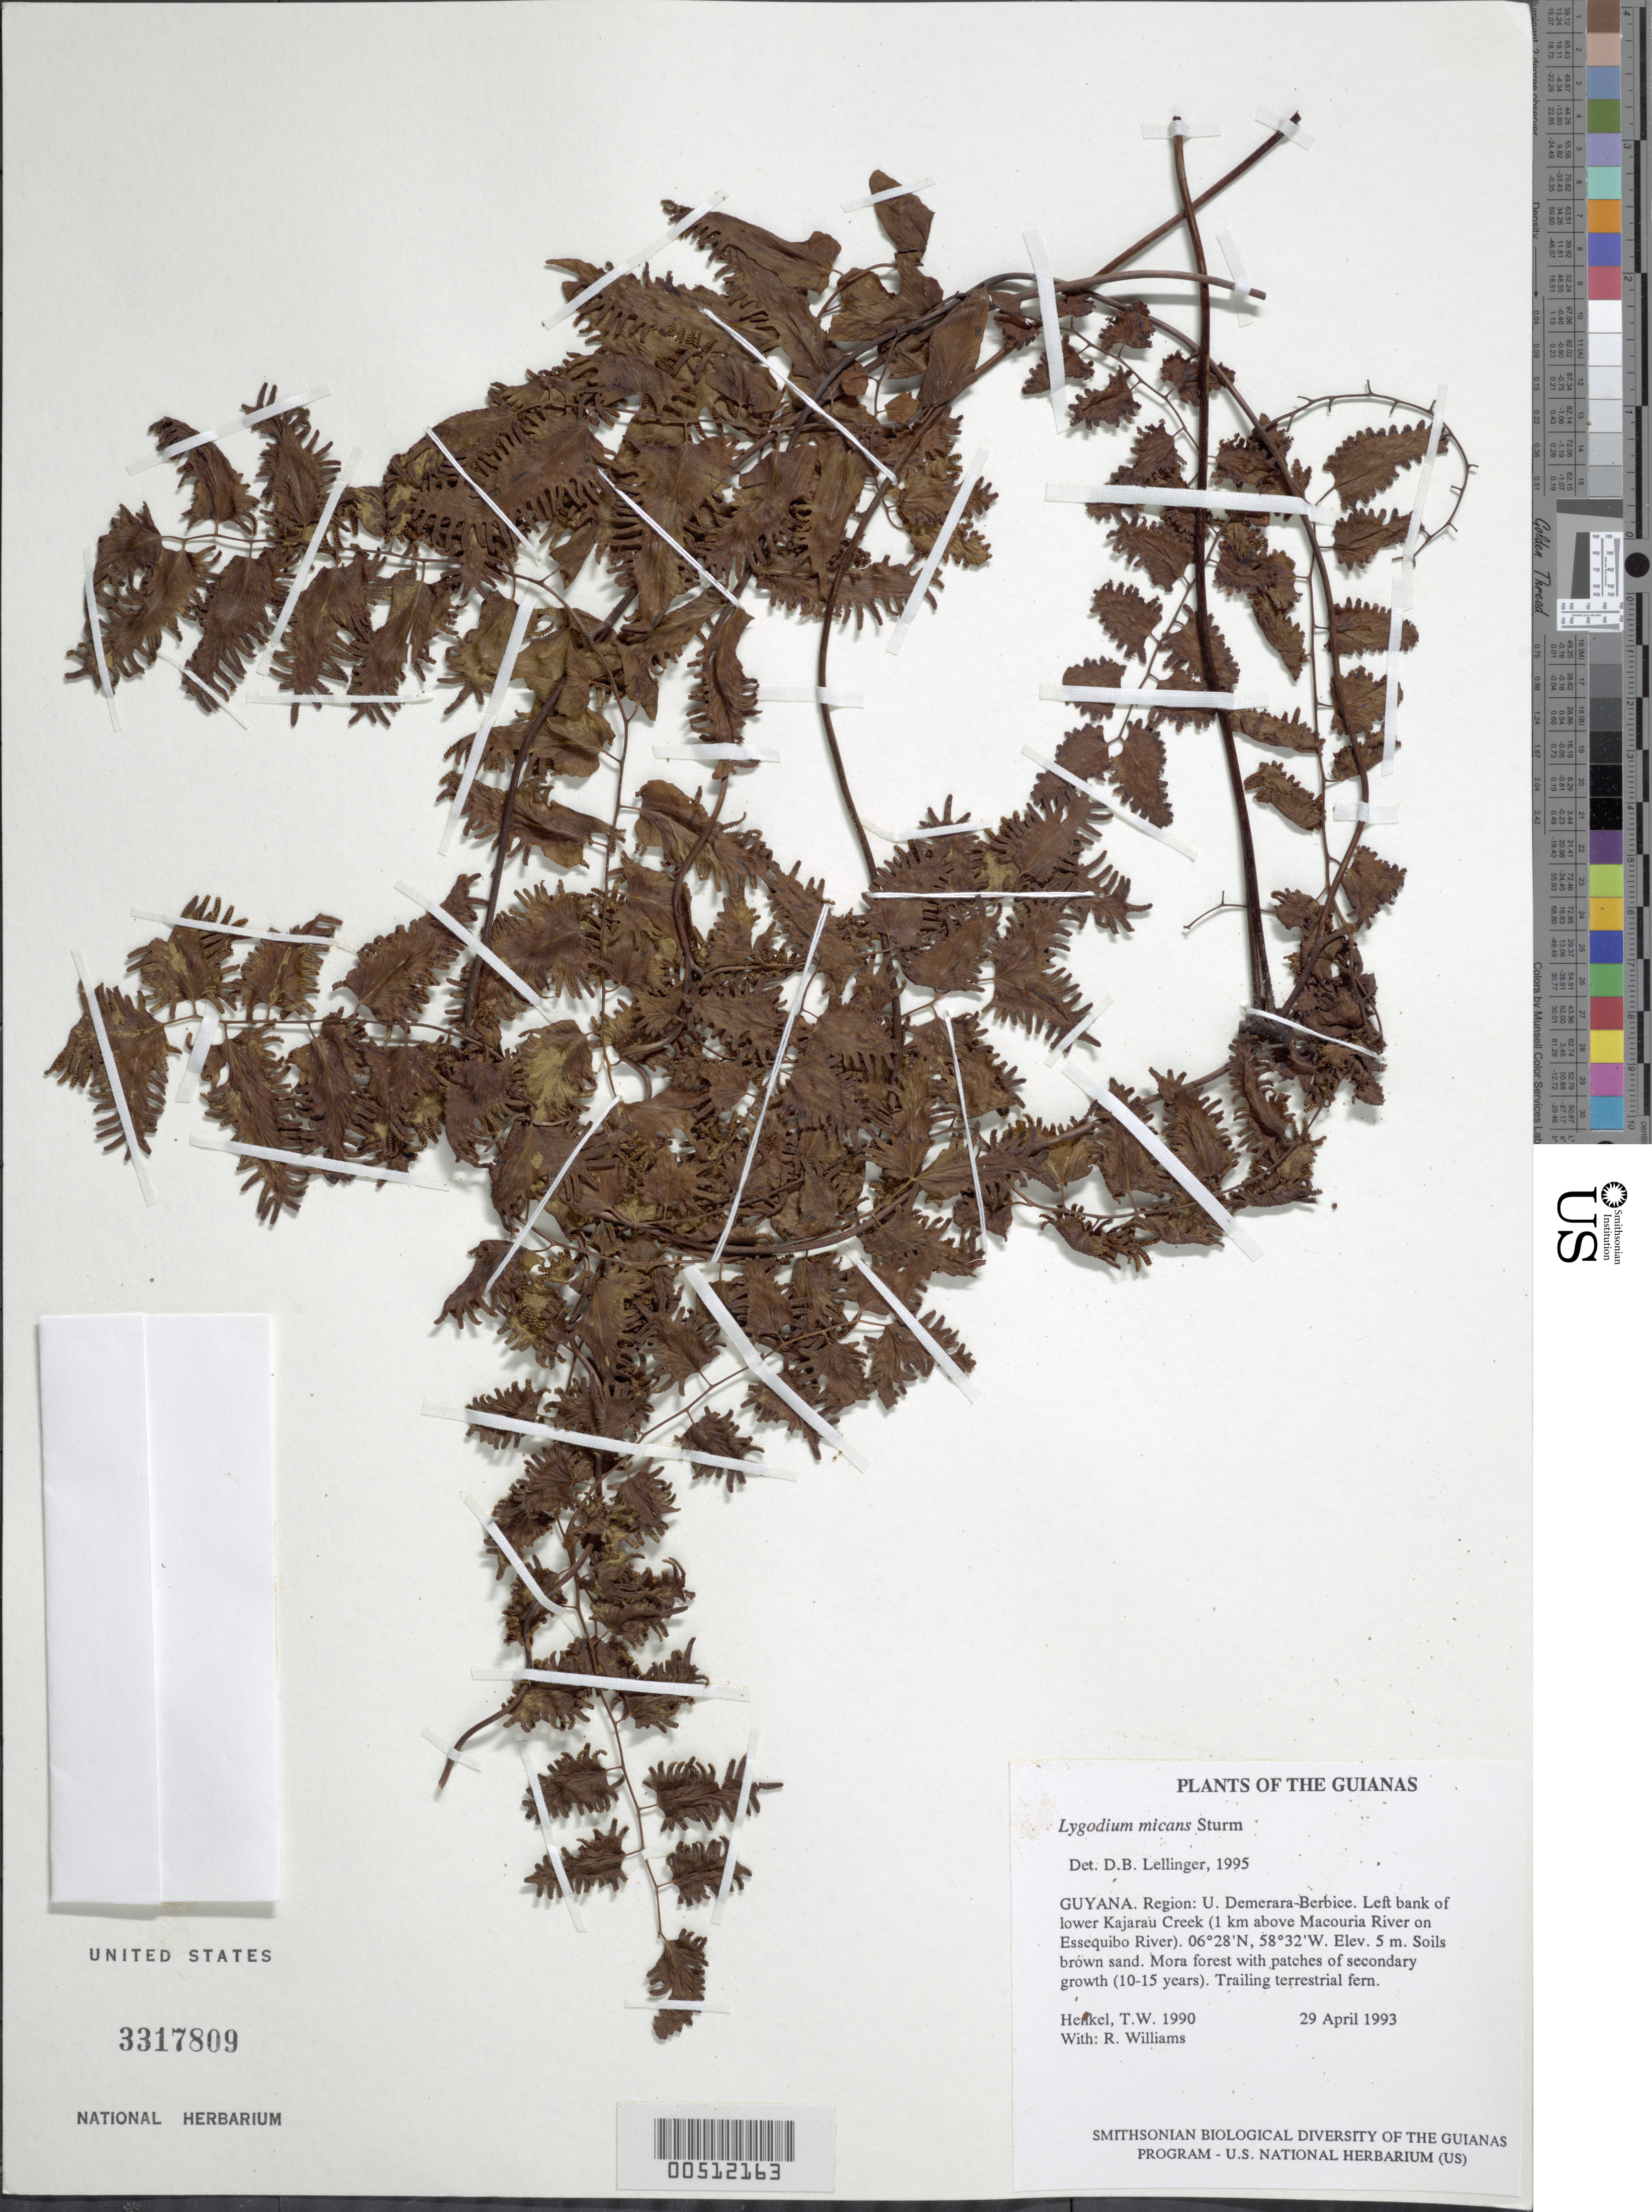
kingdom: Plantae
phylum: Tracheophyta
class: Polypodiopsida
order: Schizaeales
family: Lygodiaceae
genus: Lygodium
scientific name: Lygodium volubile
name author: Sw.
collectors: T. Henkel & R. Williams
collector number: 1990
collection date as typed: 29 April 1993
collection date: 1993-04-29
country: Guyana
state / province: U. Demerara-Berbice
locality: Left bank of lower Kajarau Cr. (1 km above Macouria R on Essequibo R)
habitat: Soils brown sand. Mora forest with patches of secondary growth (10-15 years)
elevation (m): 5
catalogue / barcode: US 3317809